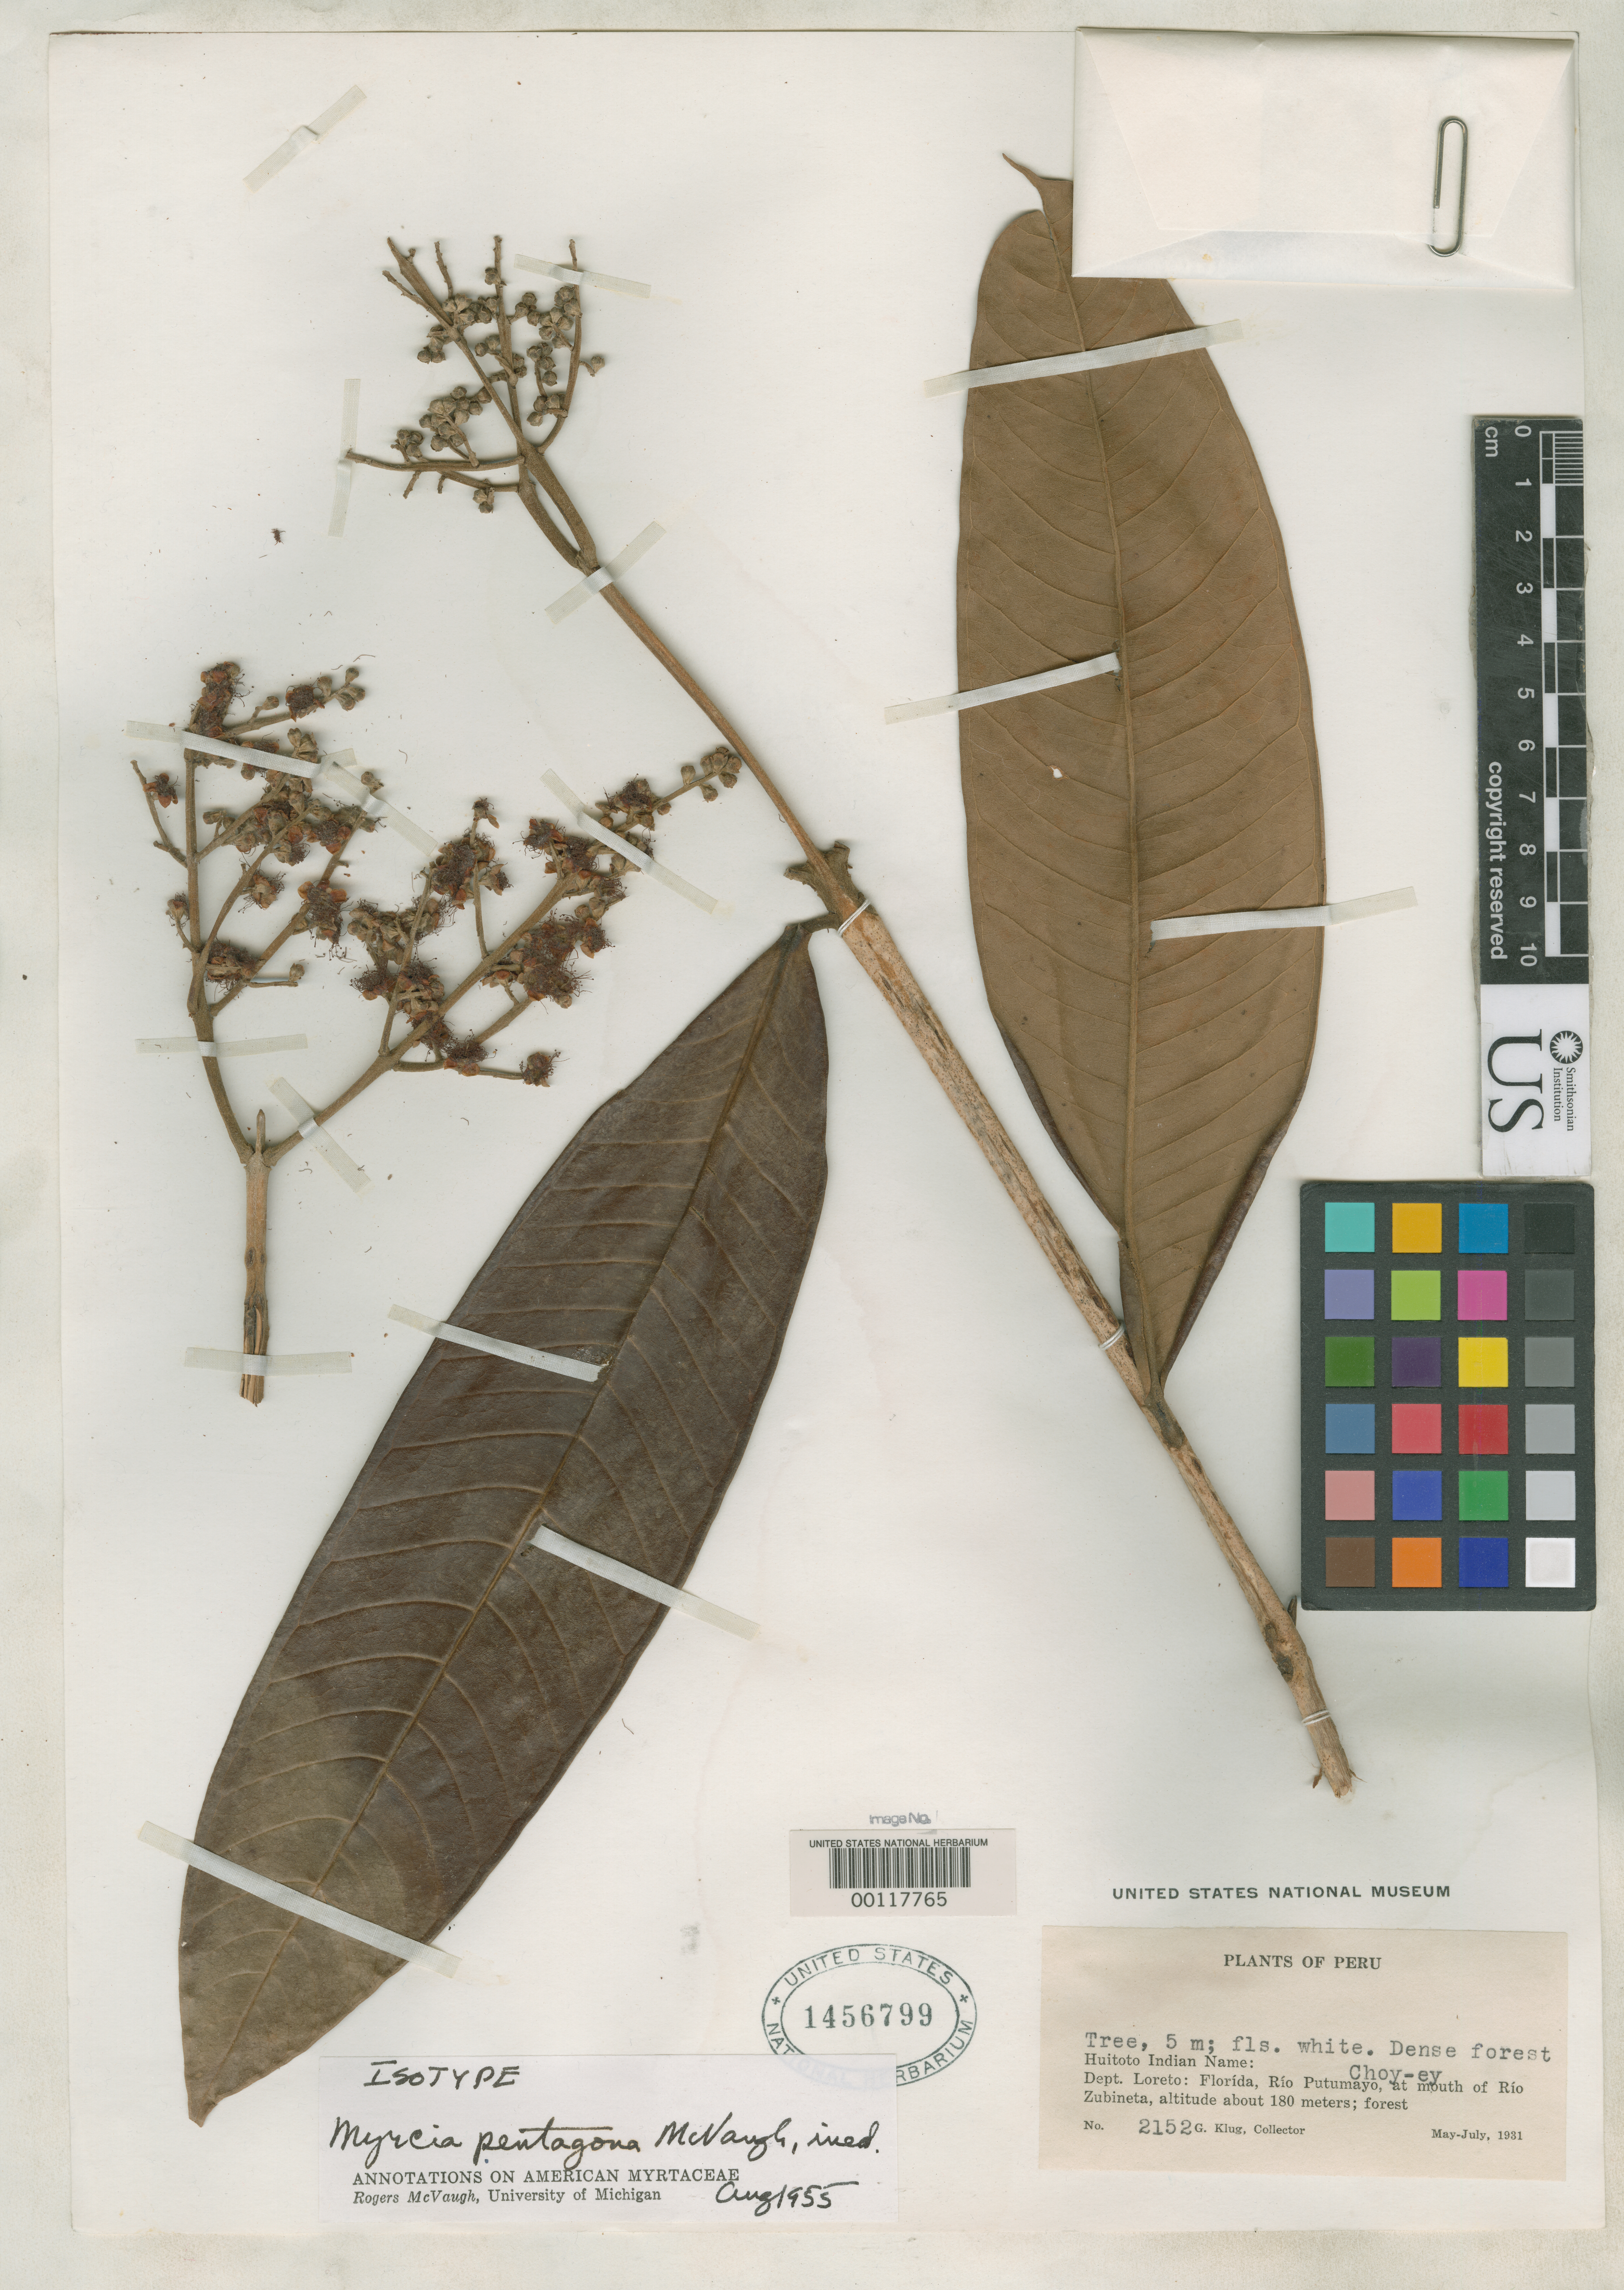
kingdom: Plantae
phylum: Tracheophyta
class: Magnoliopsida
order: Myrtales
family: Myrtaceae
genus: Myrcia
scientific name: Myrcia pentagona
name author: McVaugh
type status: Isotype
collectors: G. Klug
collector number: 2152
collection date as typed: May 1931 to -- Jul 1931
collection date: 1931-05/1931-07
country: Peru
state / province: Loreto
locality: Florida, Rio Putumayo, mouth of Rio Zubineta.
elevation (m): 180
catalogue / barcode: US 1456799